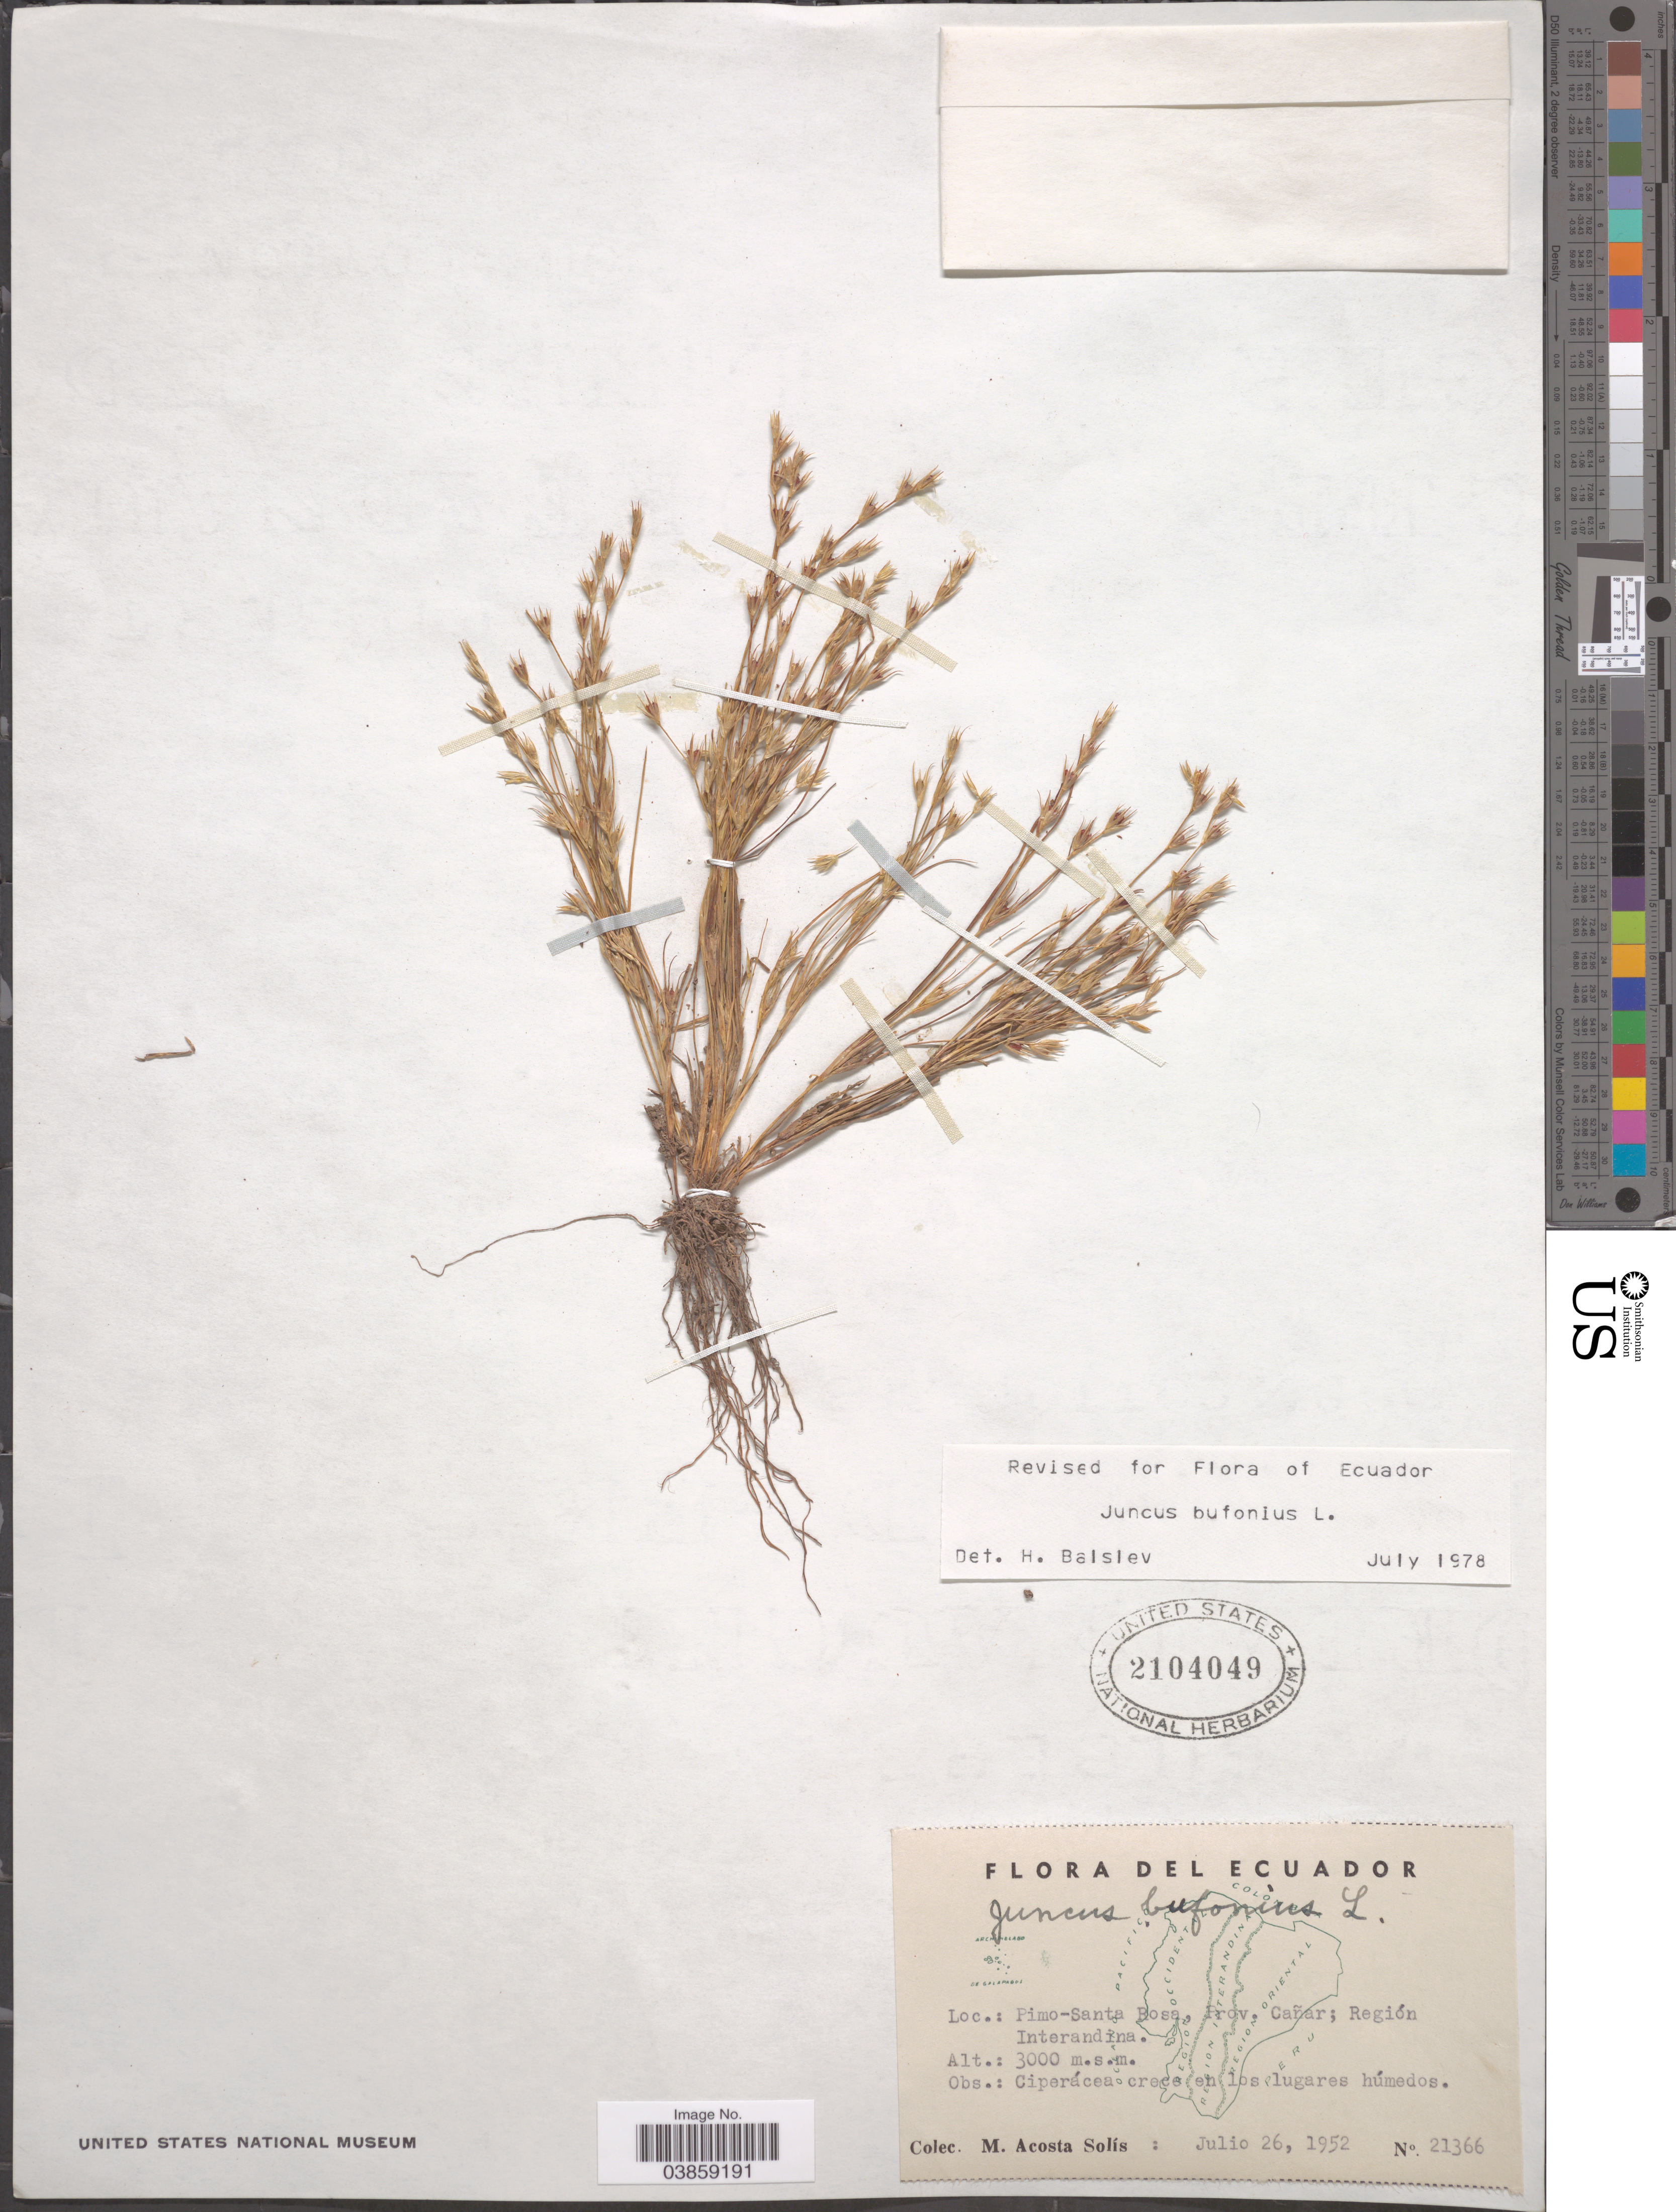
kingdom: Plantae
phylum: Tracheophyta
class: Liliopsida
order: Poales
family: Juncaceae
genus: Juncus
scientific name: Juncus bufonius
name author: L.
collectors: M. Acosta Solis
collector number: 21366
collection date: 1952-07-26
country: Ecuador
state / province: Cañar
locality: Pimo-Santa Rosa. Región Interandina.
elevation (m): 3000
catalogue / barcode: US 2104049